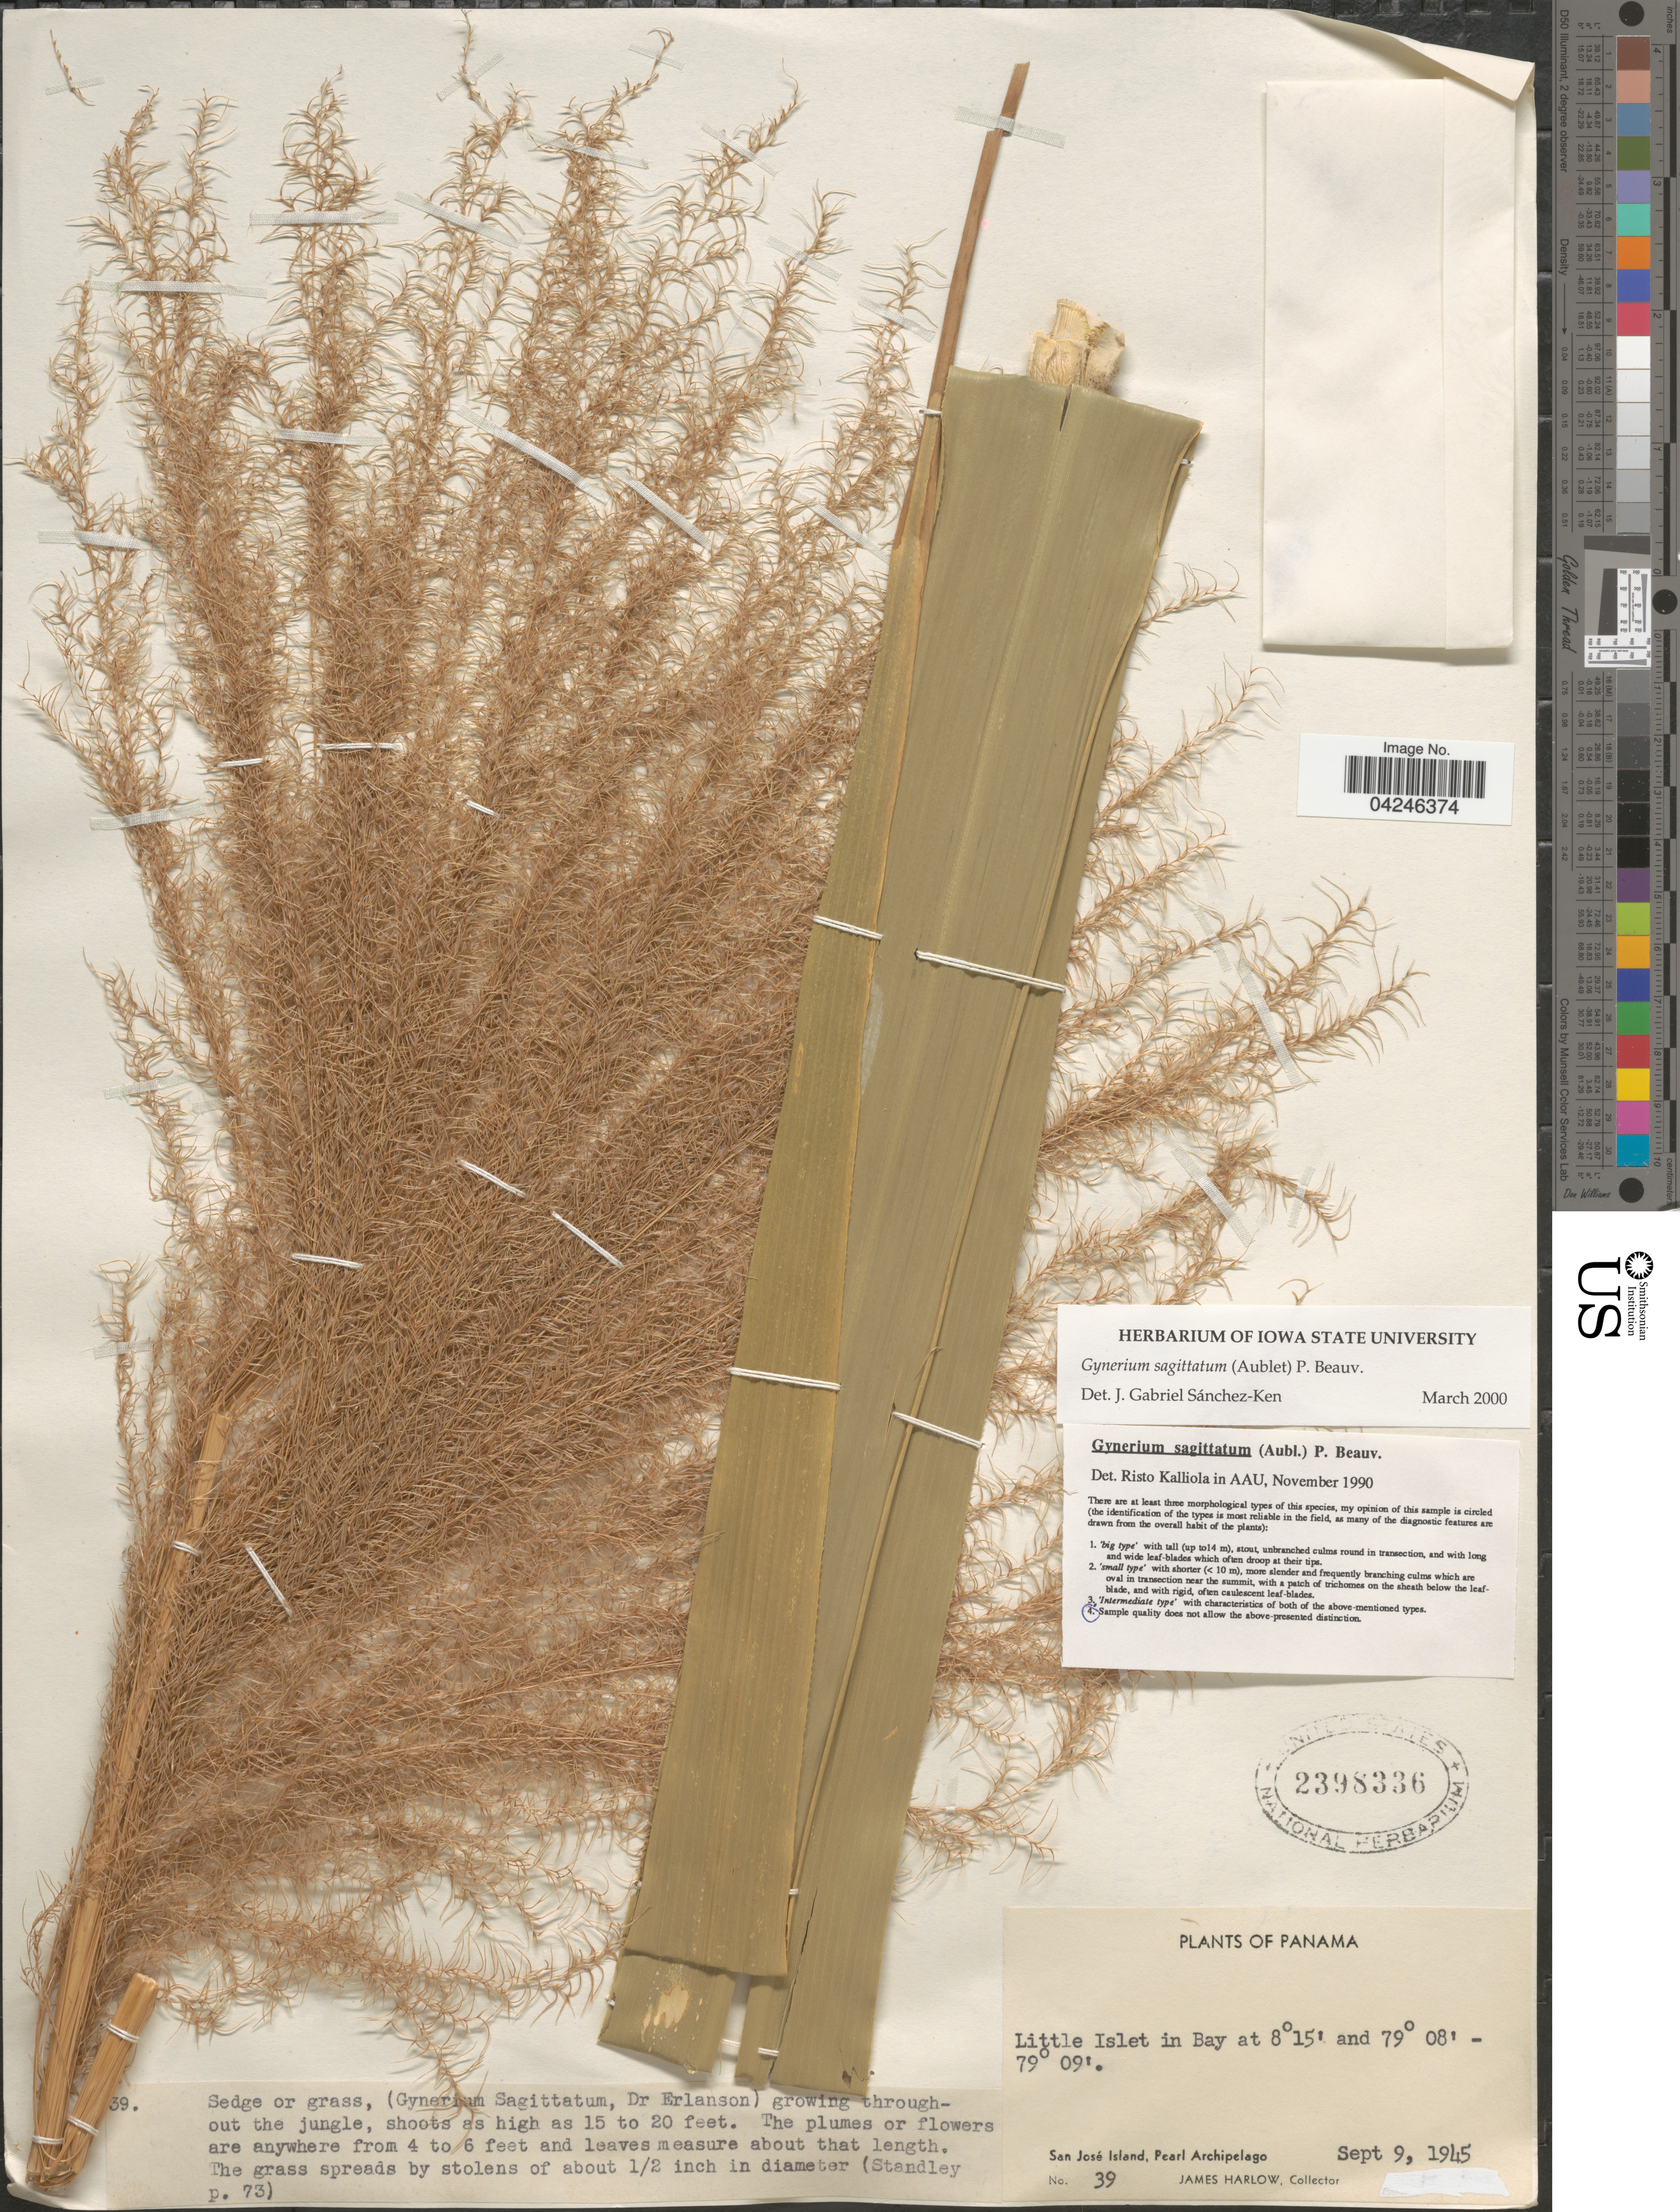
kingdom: Plantae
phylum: Tracheophyta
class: Liliopsida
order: Poales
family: Poaceae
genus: Gynerium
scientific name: Gynerium sagittatum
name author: (Aubl.) P. Beauv.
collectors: J. Harlow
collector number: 39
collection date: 1945-09-09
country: Panama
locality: Little Islet in Bay. San José Island, Pearl Archipelago.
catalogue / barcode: US 2398336